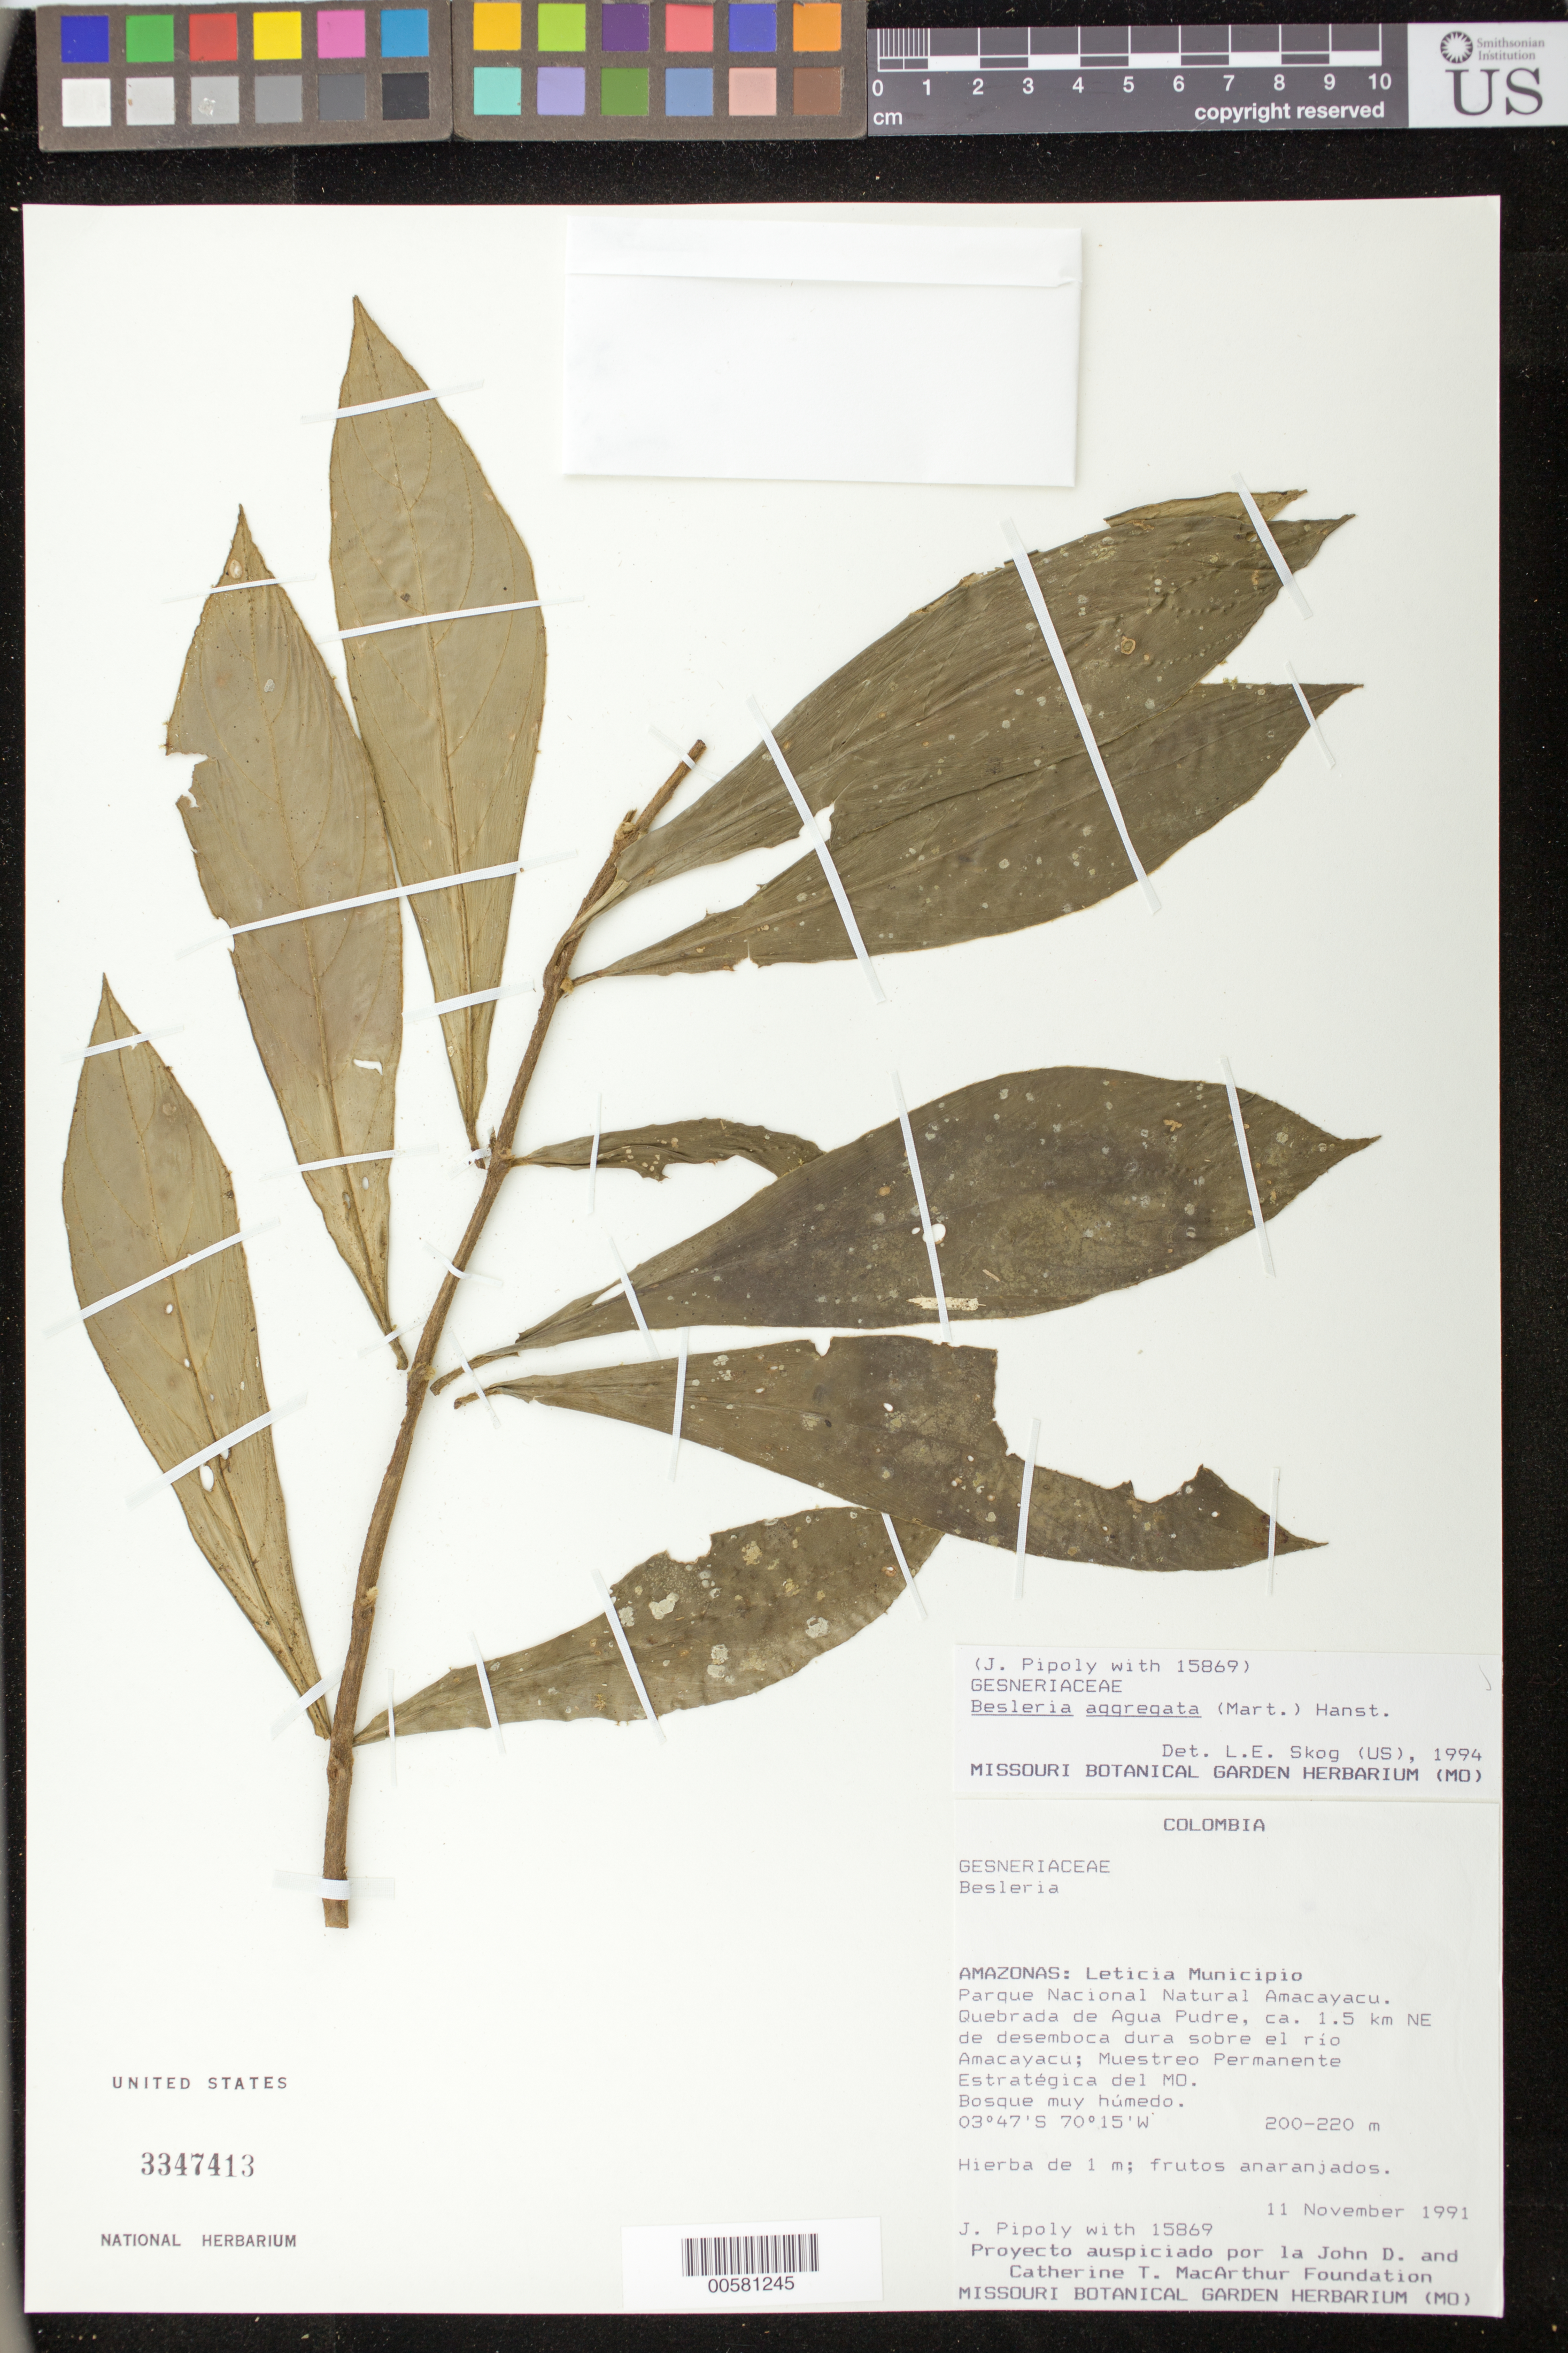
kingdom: Plantae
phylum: Tracheophyta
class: Magnoliopsida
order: Lamiales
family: Gesneriaceae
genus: Besleria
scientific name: Besleria aggregata var. aggregata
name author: (Mart.) Hanst.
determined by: Skog, Laurence E.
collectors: J. J. Pipoly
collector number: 15869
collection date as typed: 11 Nov 1991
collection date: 1991-11-11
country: Colombia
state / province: Amazônas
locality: Mpio. de Leticia, Parque Nacional Natural Amacayacu; Quebrada de Agua Pudre, ca. 1.5 km NE de desemboca dura sobre el río Amacayacu; Muestreo Permanente Estratégica del MO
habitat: Bosque muy húmedo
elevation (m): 200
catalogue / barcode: US 3347413